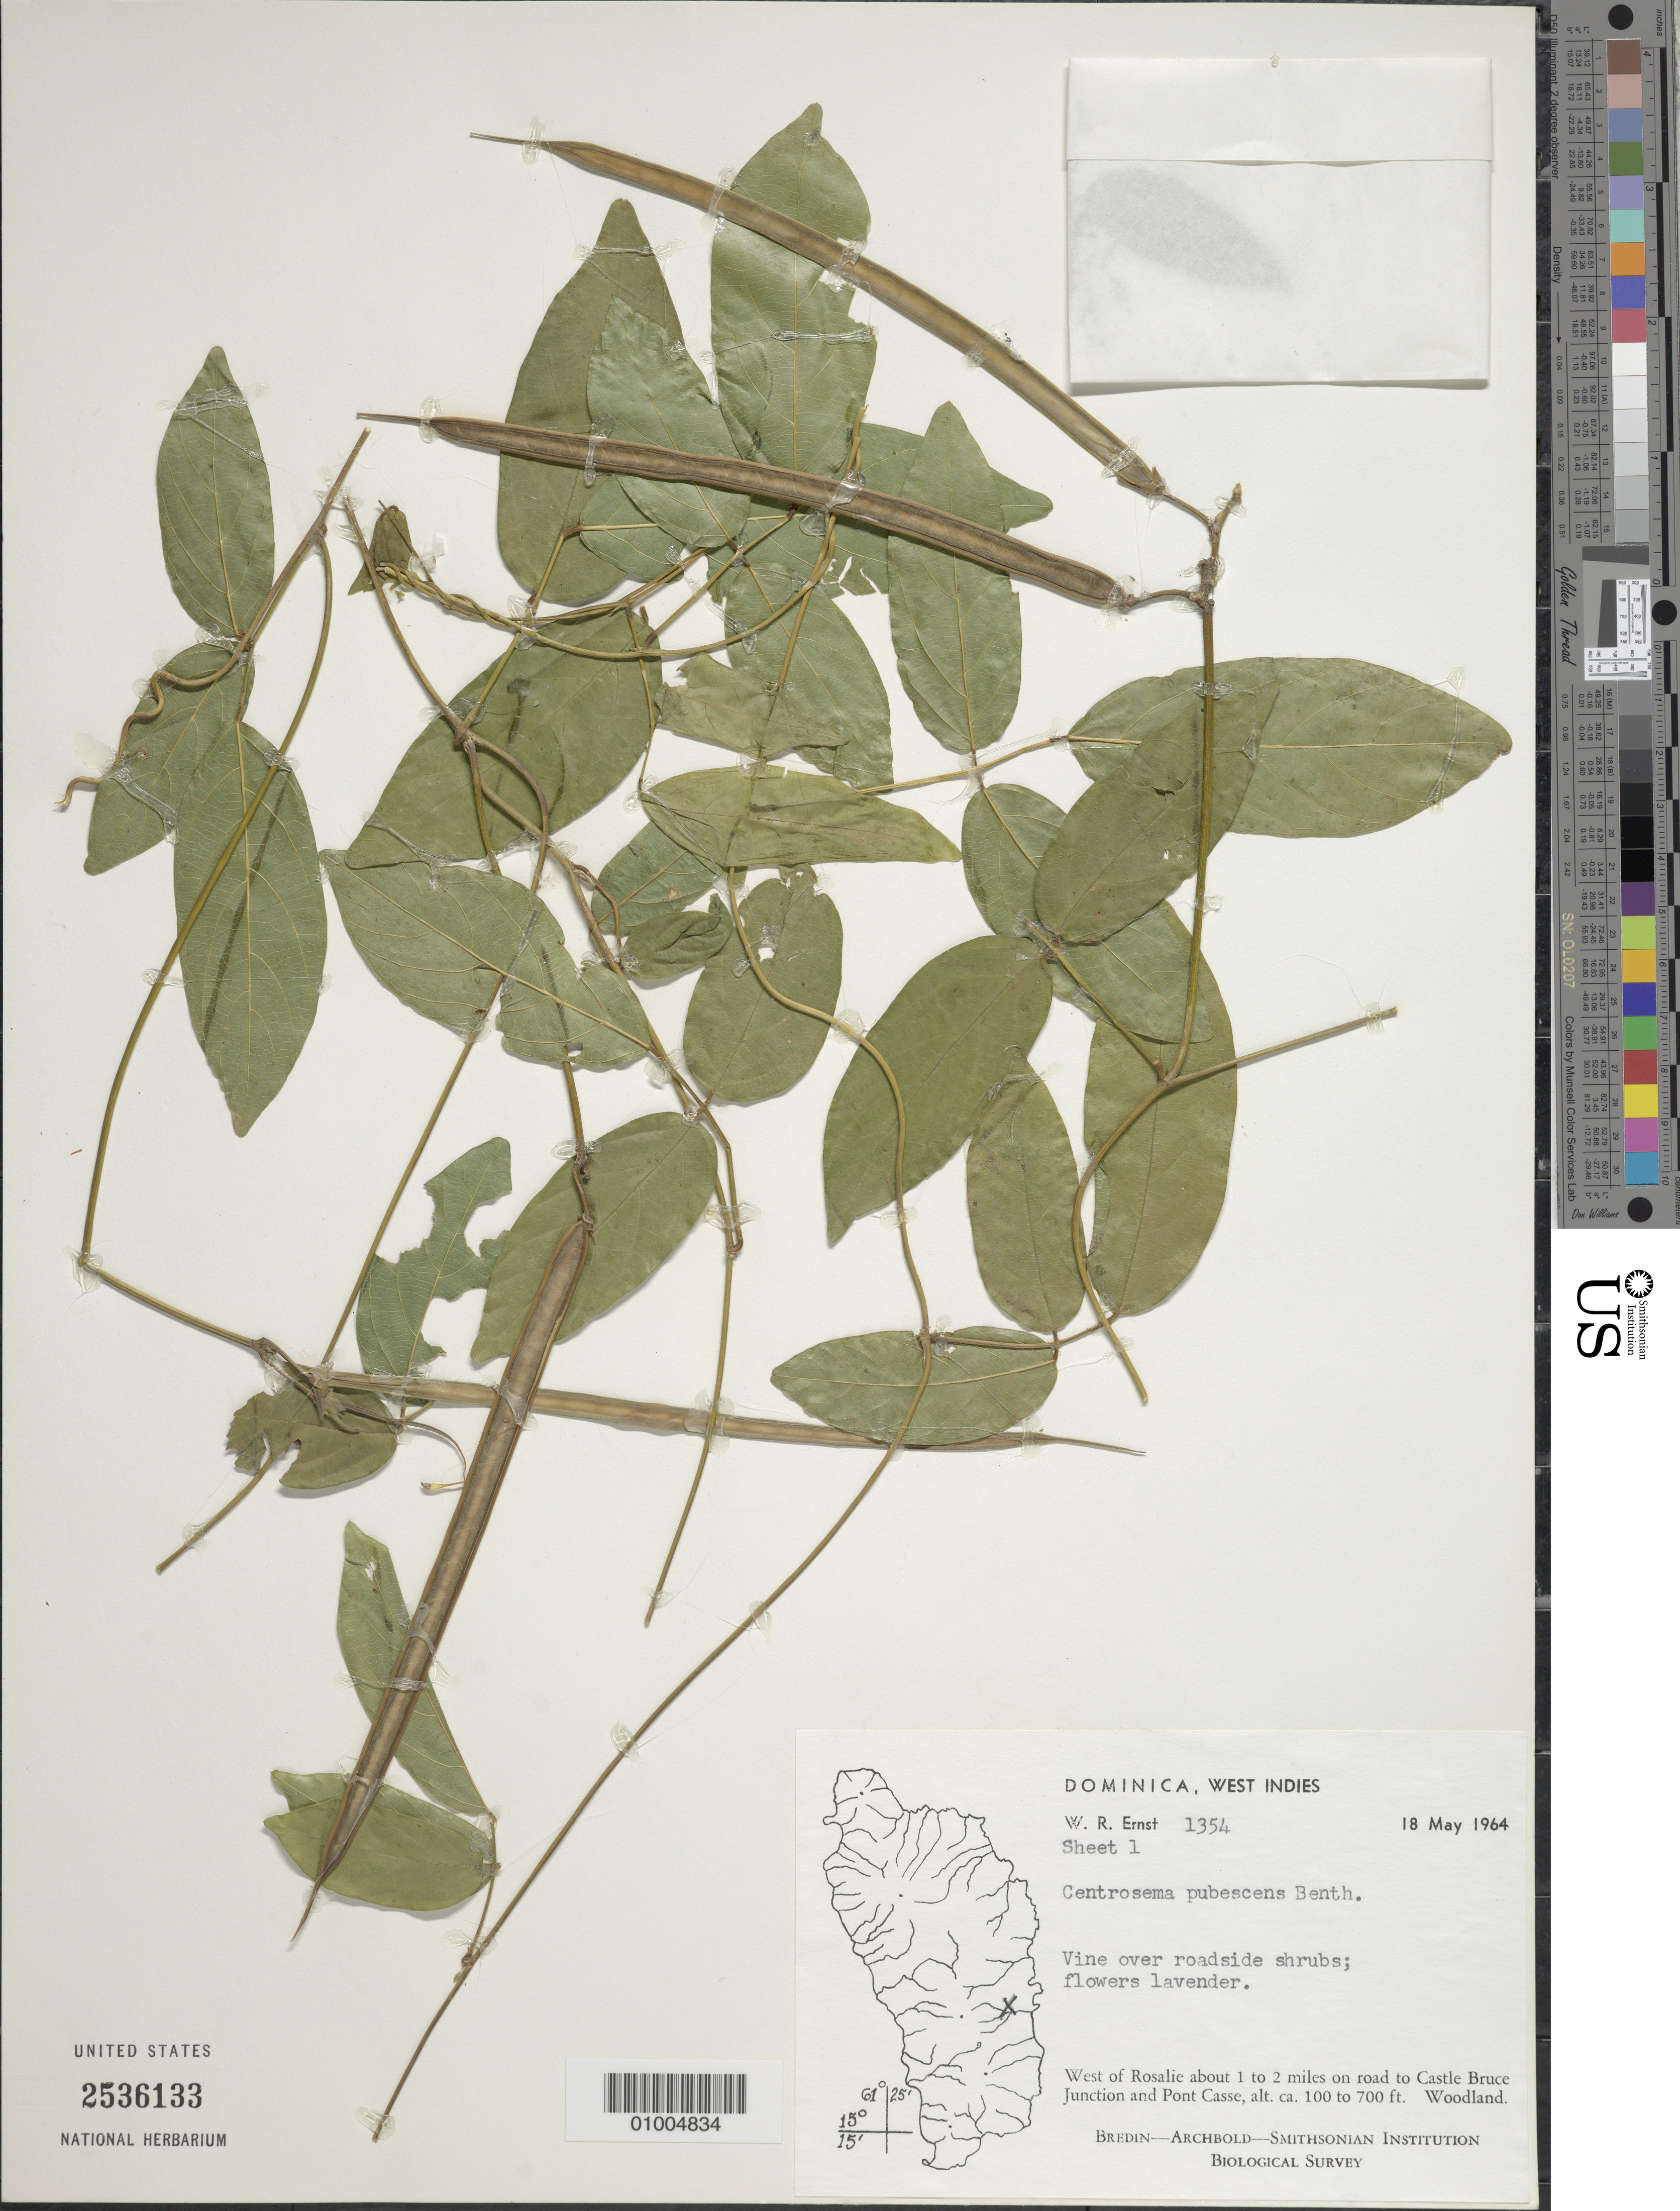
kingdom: Plantae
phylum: Tracheophyta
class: Magnoliopsida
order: Fabales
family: Fabaceae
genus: Centrosema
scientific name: Centrosema pubescens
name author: Benth.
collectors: W. R. Ernst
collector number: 1354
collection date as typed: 18 May 1964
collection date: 1964-05-18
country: Dominica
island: Dominica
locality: W of Rosalie about 1 to 2 miles on road to Castle Bruce Junction and Pont Casse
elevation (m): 30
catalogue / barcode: US 2536133